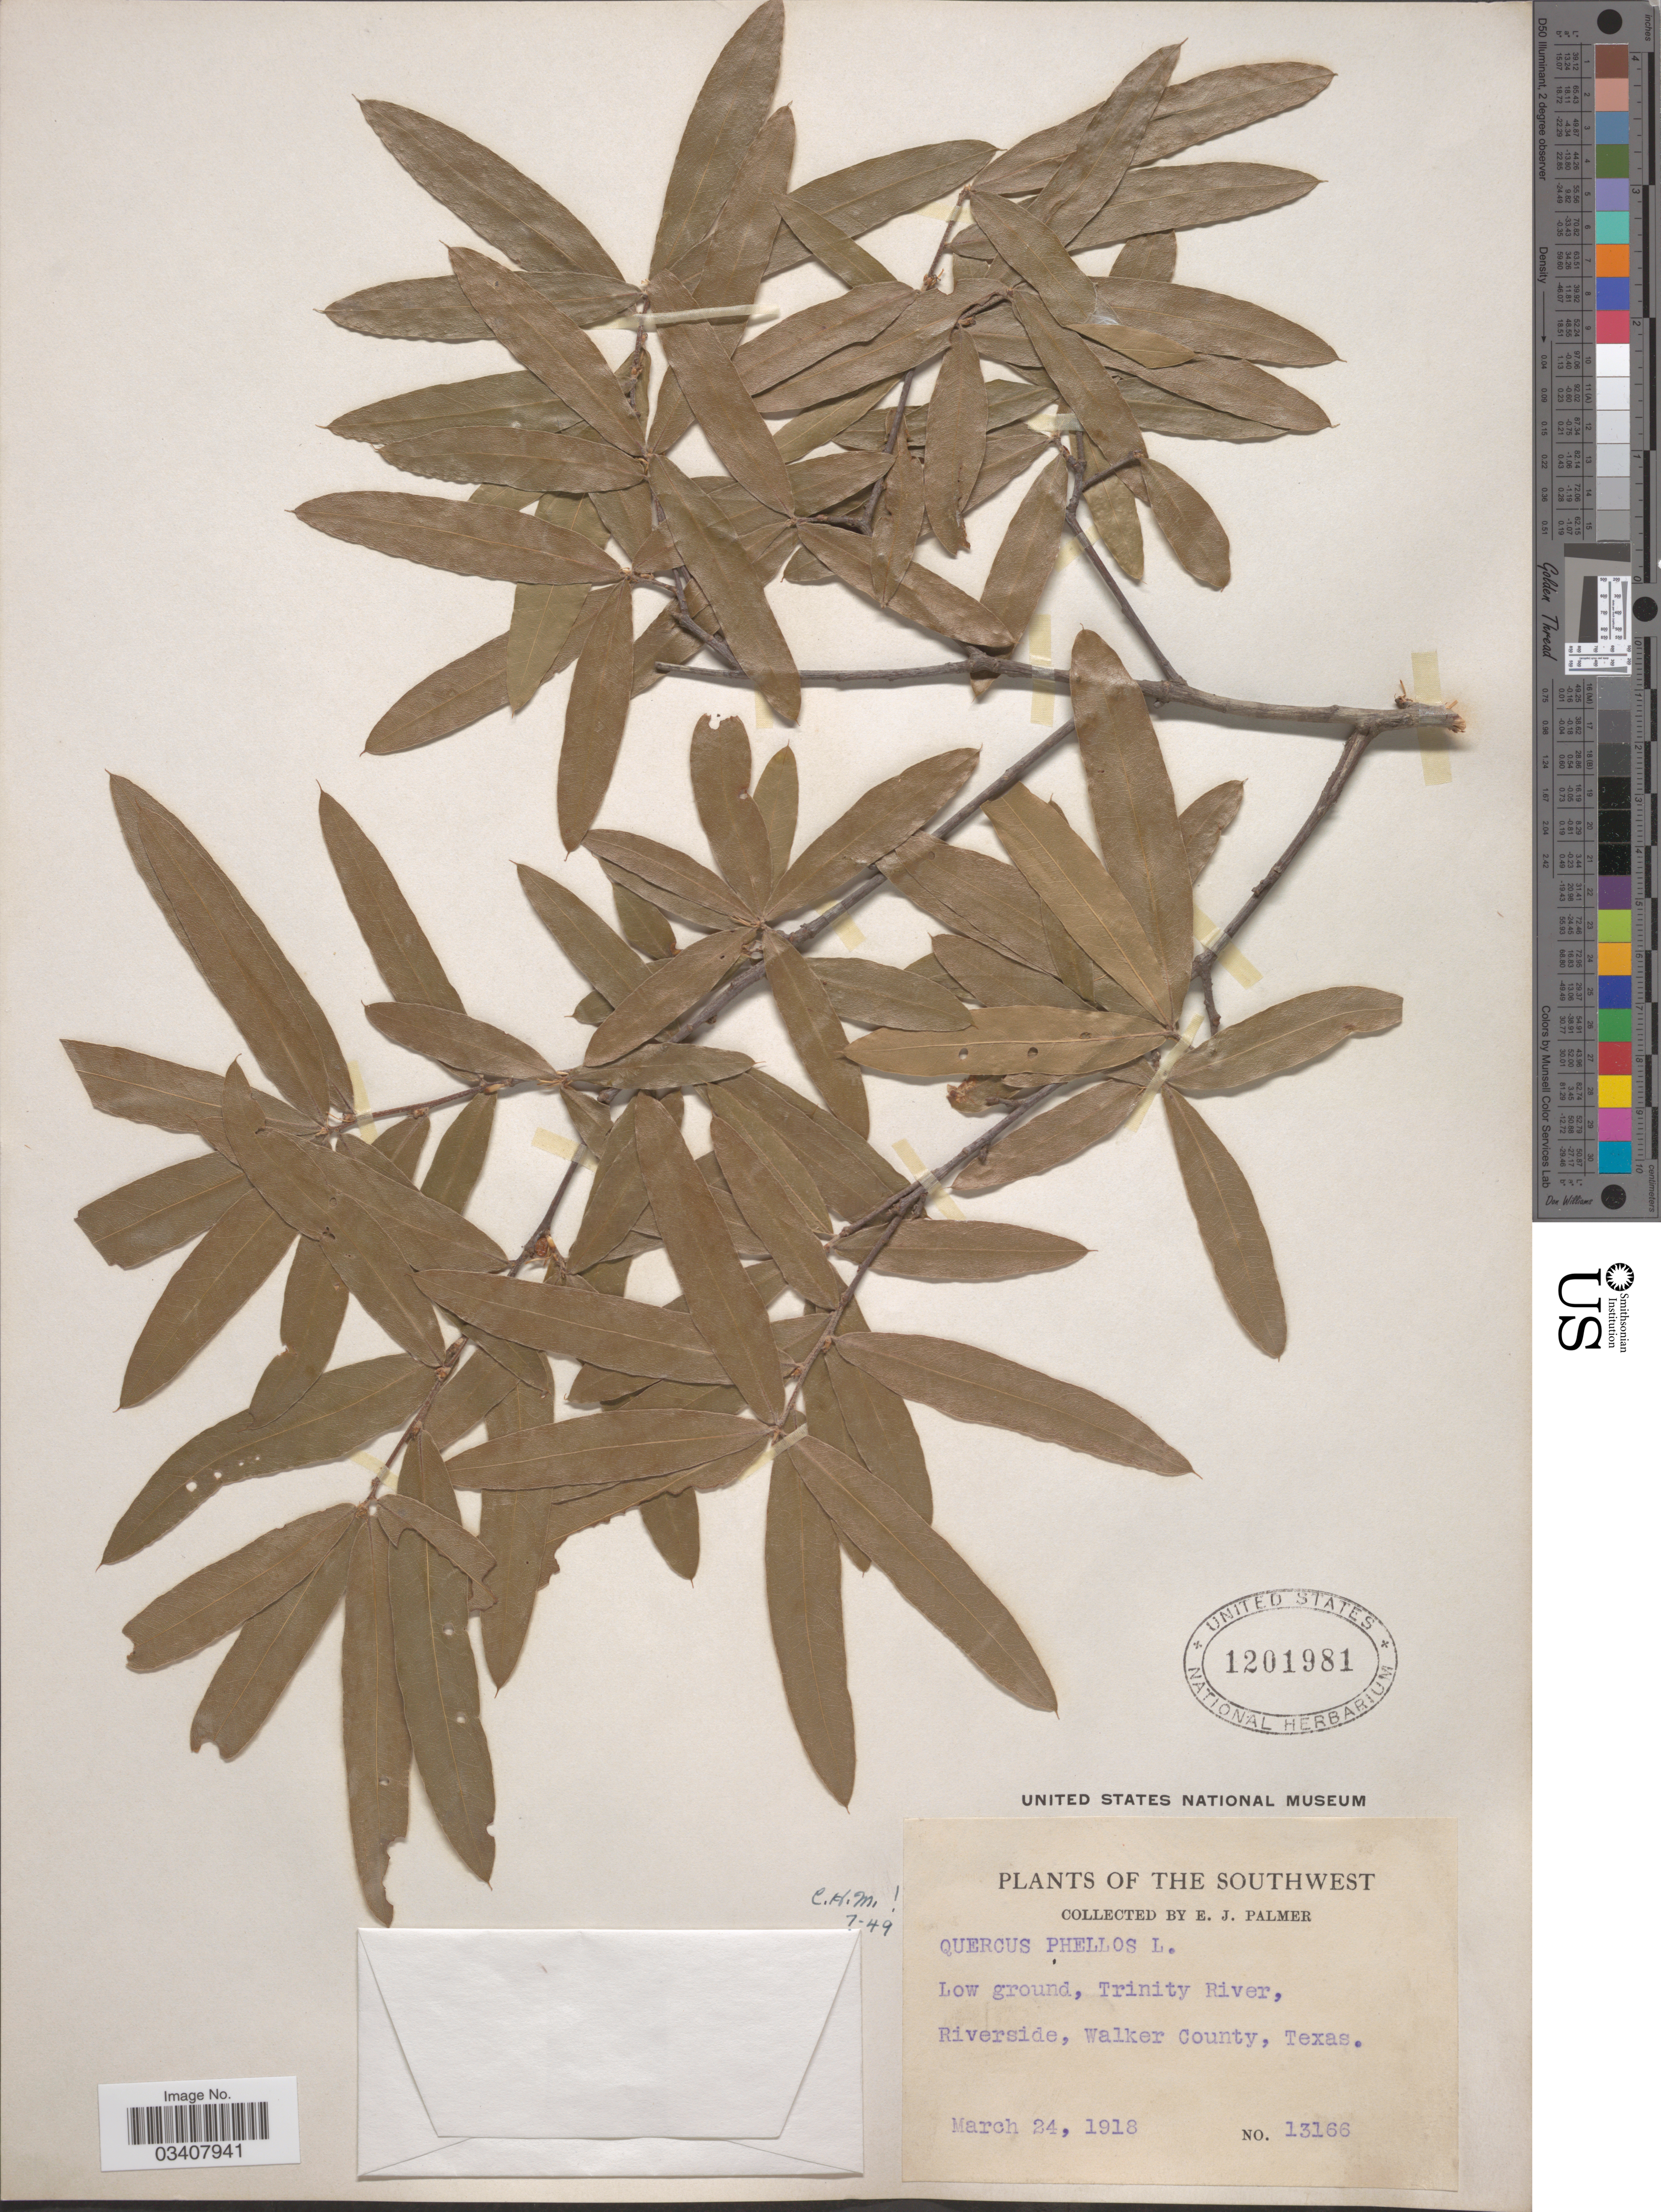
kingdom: Plantae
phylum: Tracheophyta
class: Magnoliopsida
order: Fagales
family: Fagaceae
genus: Quercus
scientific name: Quercus phellos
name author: L.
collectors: E. J. Palmer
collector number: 13166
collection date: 1918-03-24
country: United States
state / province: Texas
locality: The Southwest. Low grounds, Trinity River, Riverside, Walker County.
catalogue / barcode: US 1201981